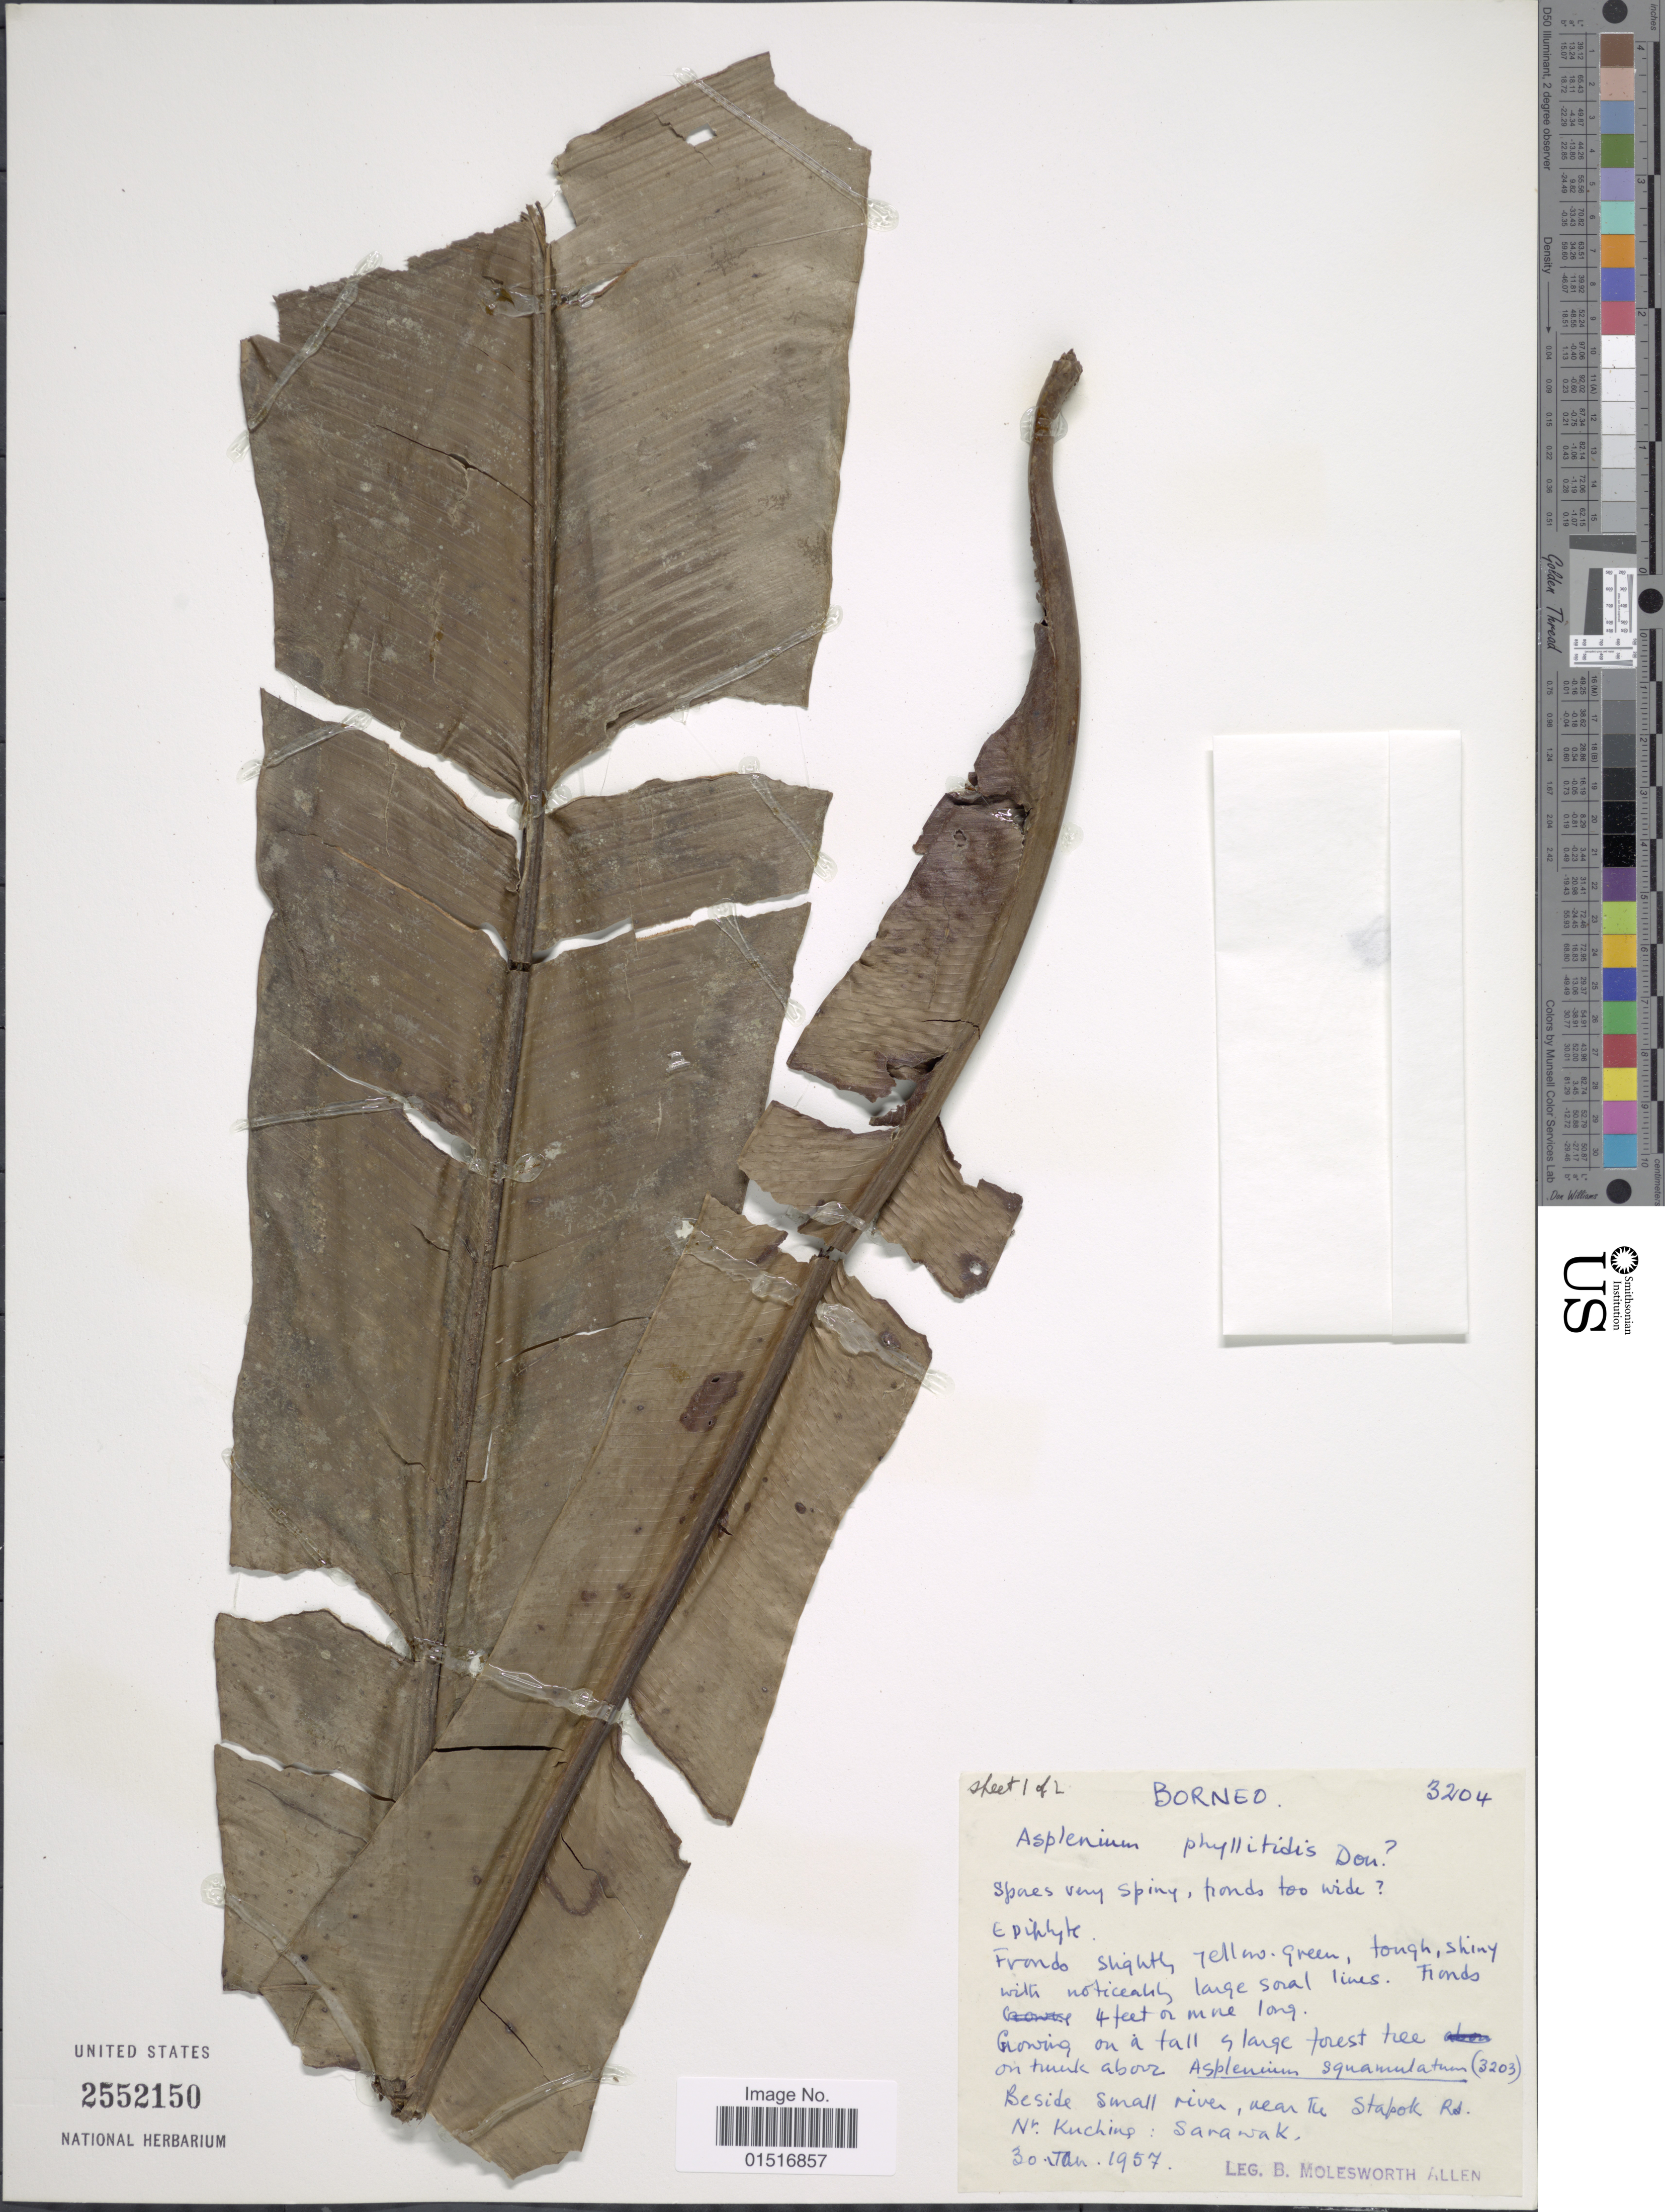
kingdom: Plantae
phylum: Tracheophyta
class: Polypodiopsida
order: Polypodiales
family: Aspleniaceae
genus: Asplenium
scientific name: Asplenium phyllitidis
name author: D. Don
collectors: B. E. G. Molesworth-Allen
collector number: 3204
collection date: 1957-01-30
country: Malaysia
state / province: Sarawak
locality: Beside small river, near the Stapok Rd. Nr. Kuching [Near Kuching].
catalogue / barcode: US 2552150